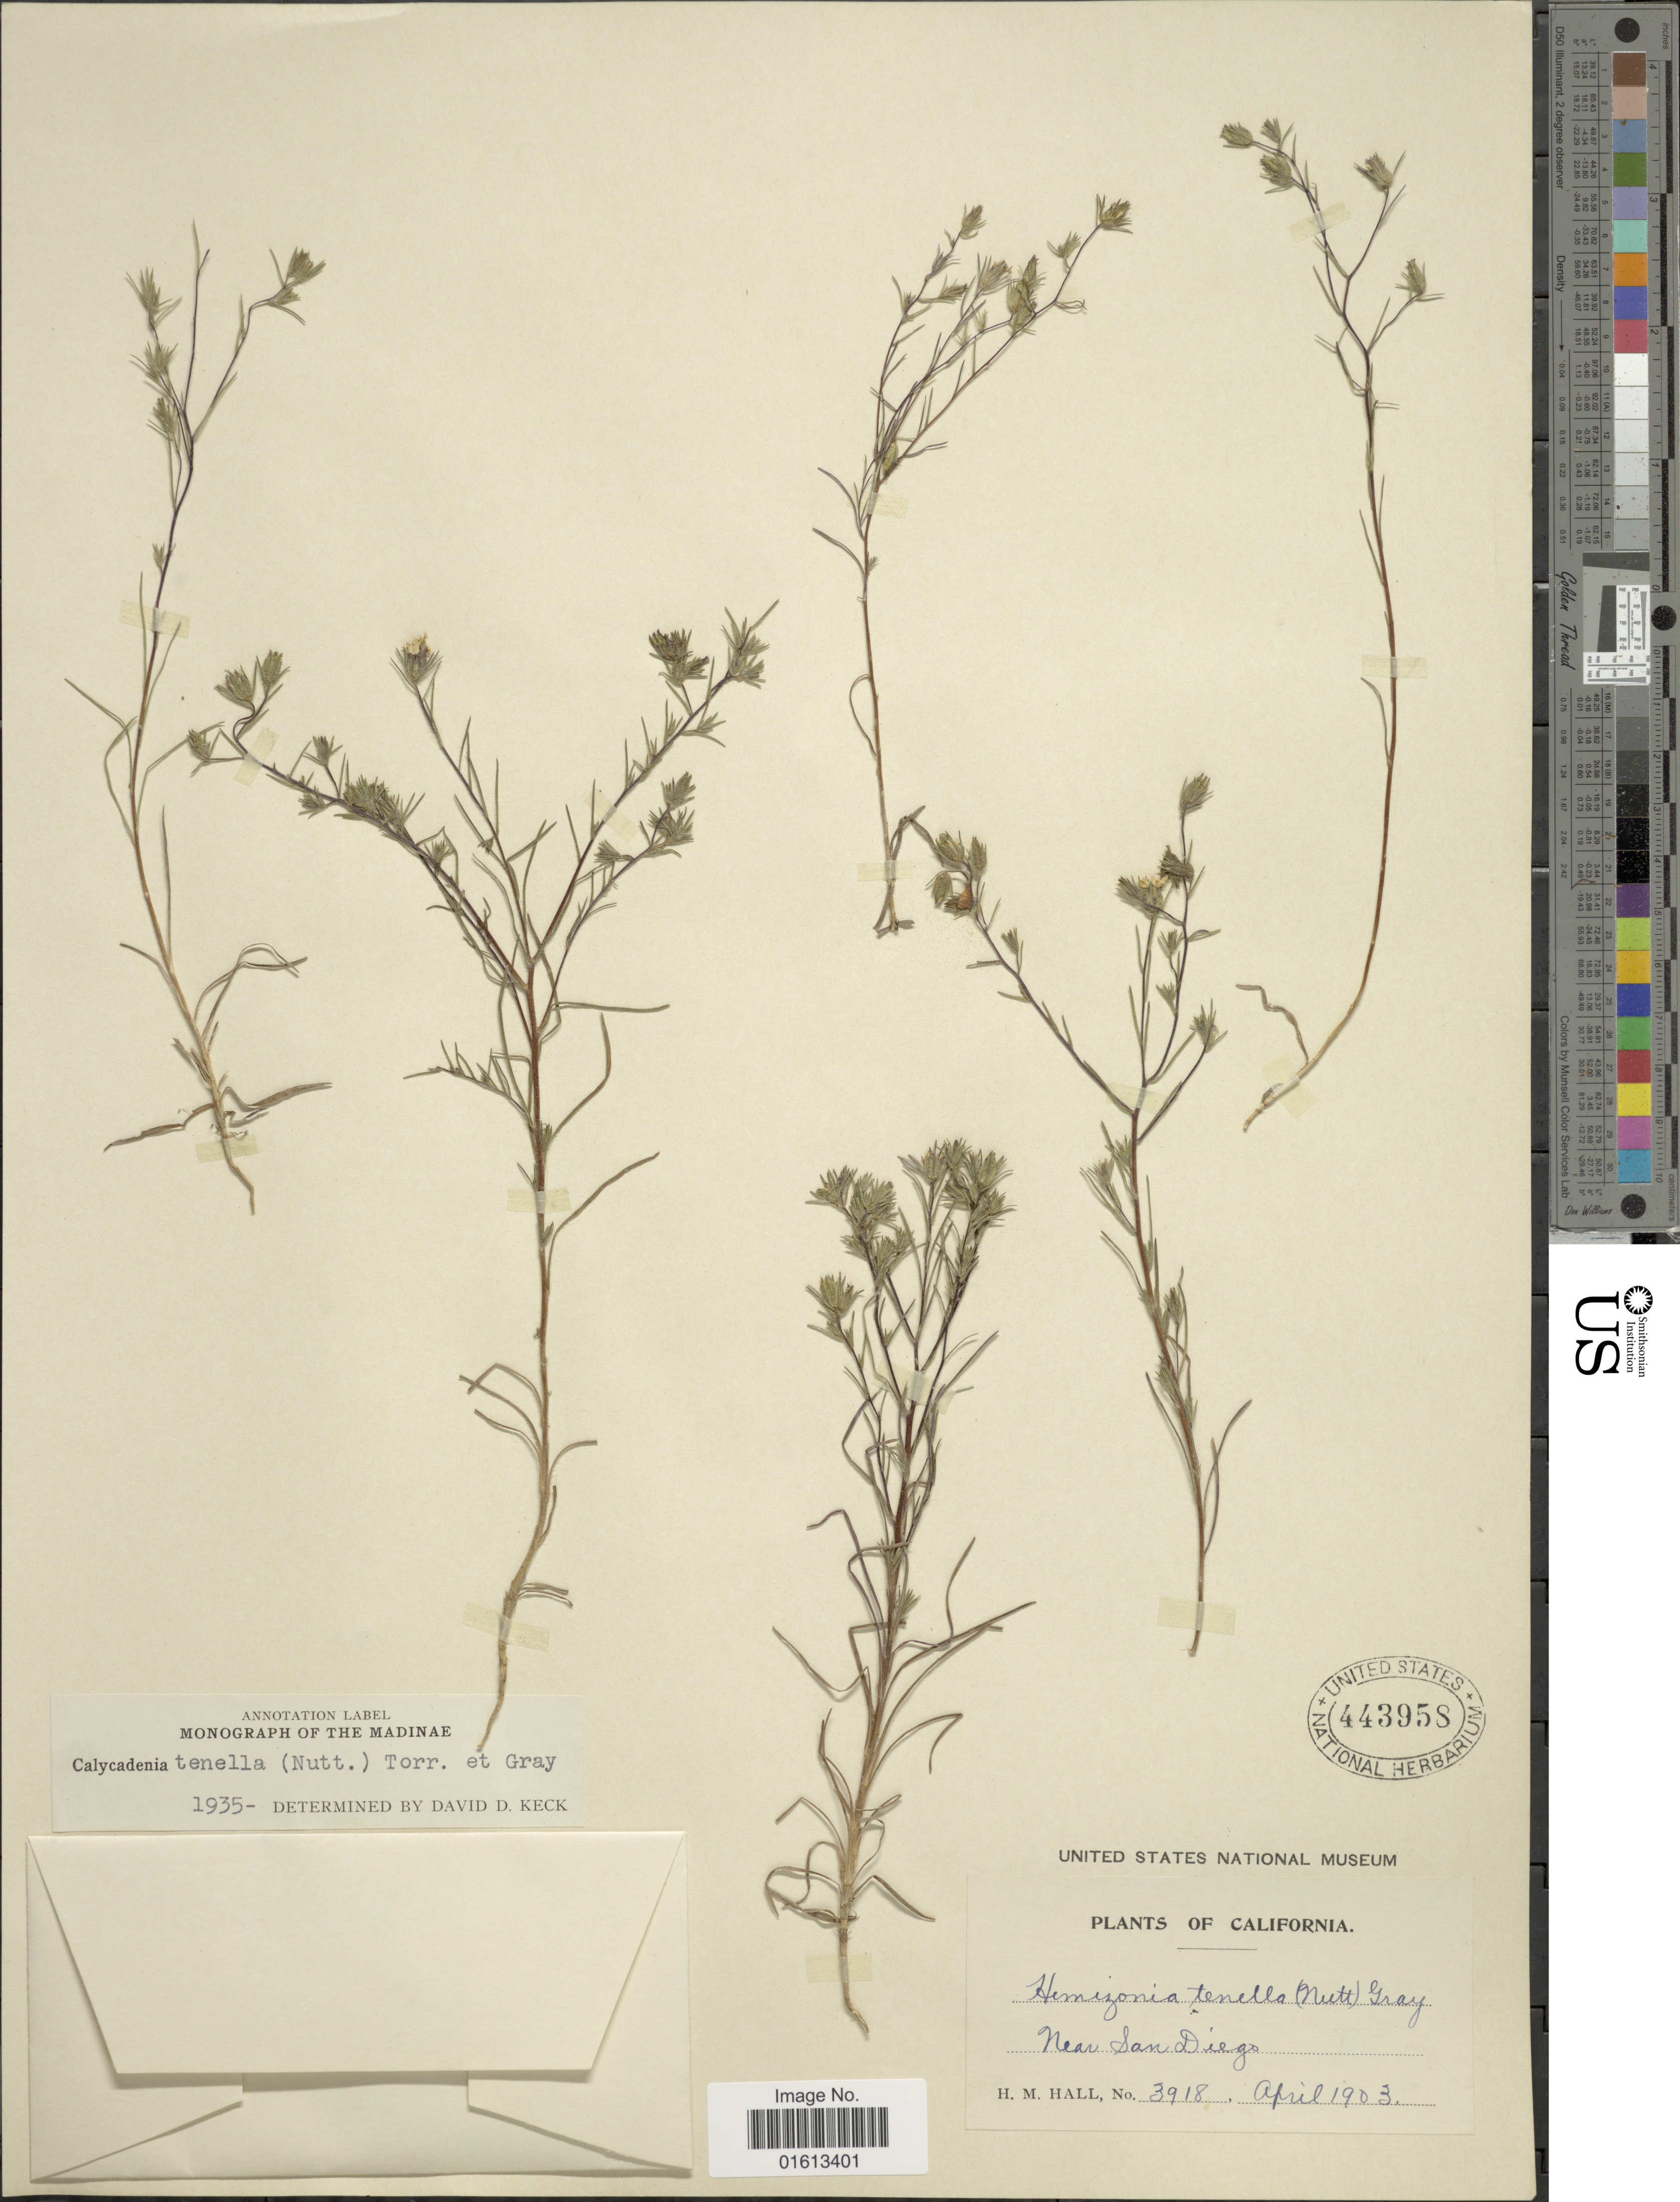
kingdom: Plantae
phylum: Tracheophyta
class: Magnoliopsida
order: Asterales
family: Asteraceae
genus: Calycadenia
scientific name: Calycadenia tenella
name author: (Nutt.) Torr. & A. Gray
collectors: H. M. Hall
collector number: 3918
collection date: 1903-04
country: United States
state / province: California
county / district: San Diego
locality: Near San Diego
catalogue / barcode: US 443958